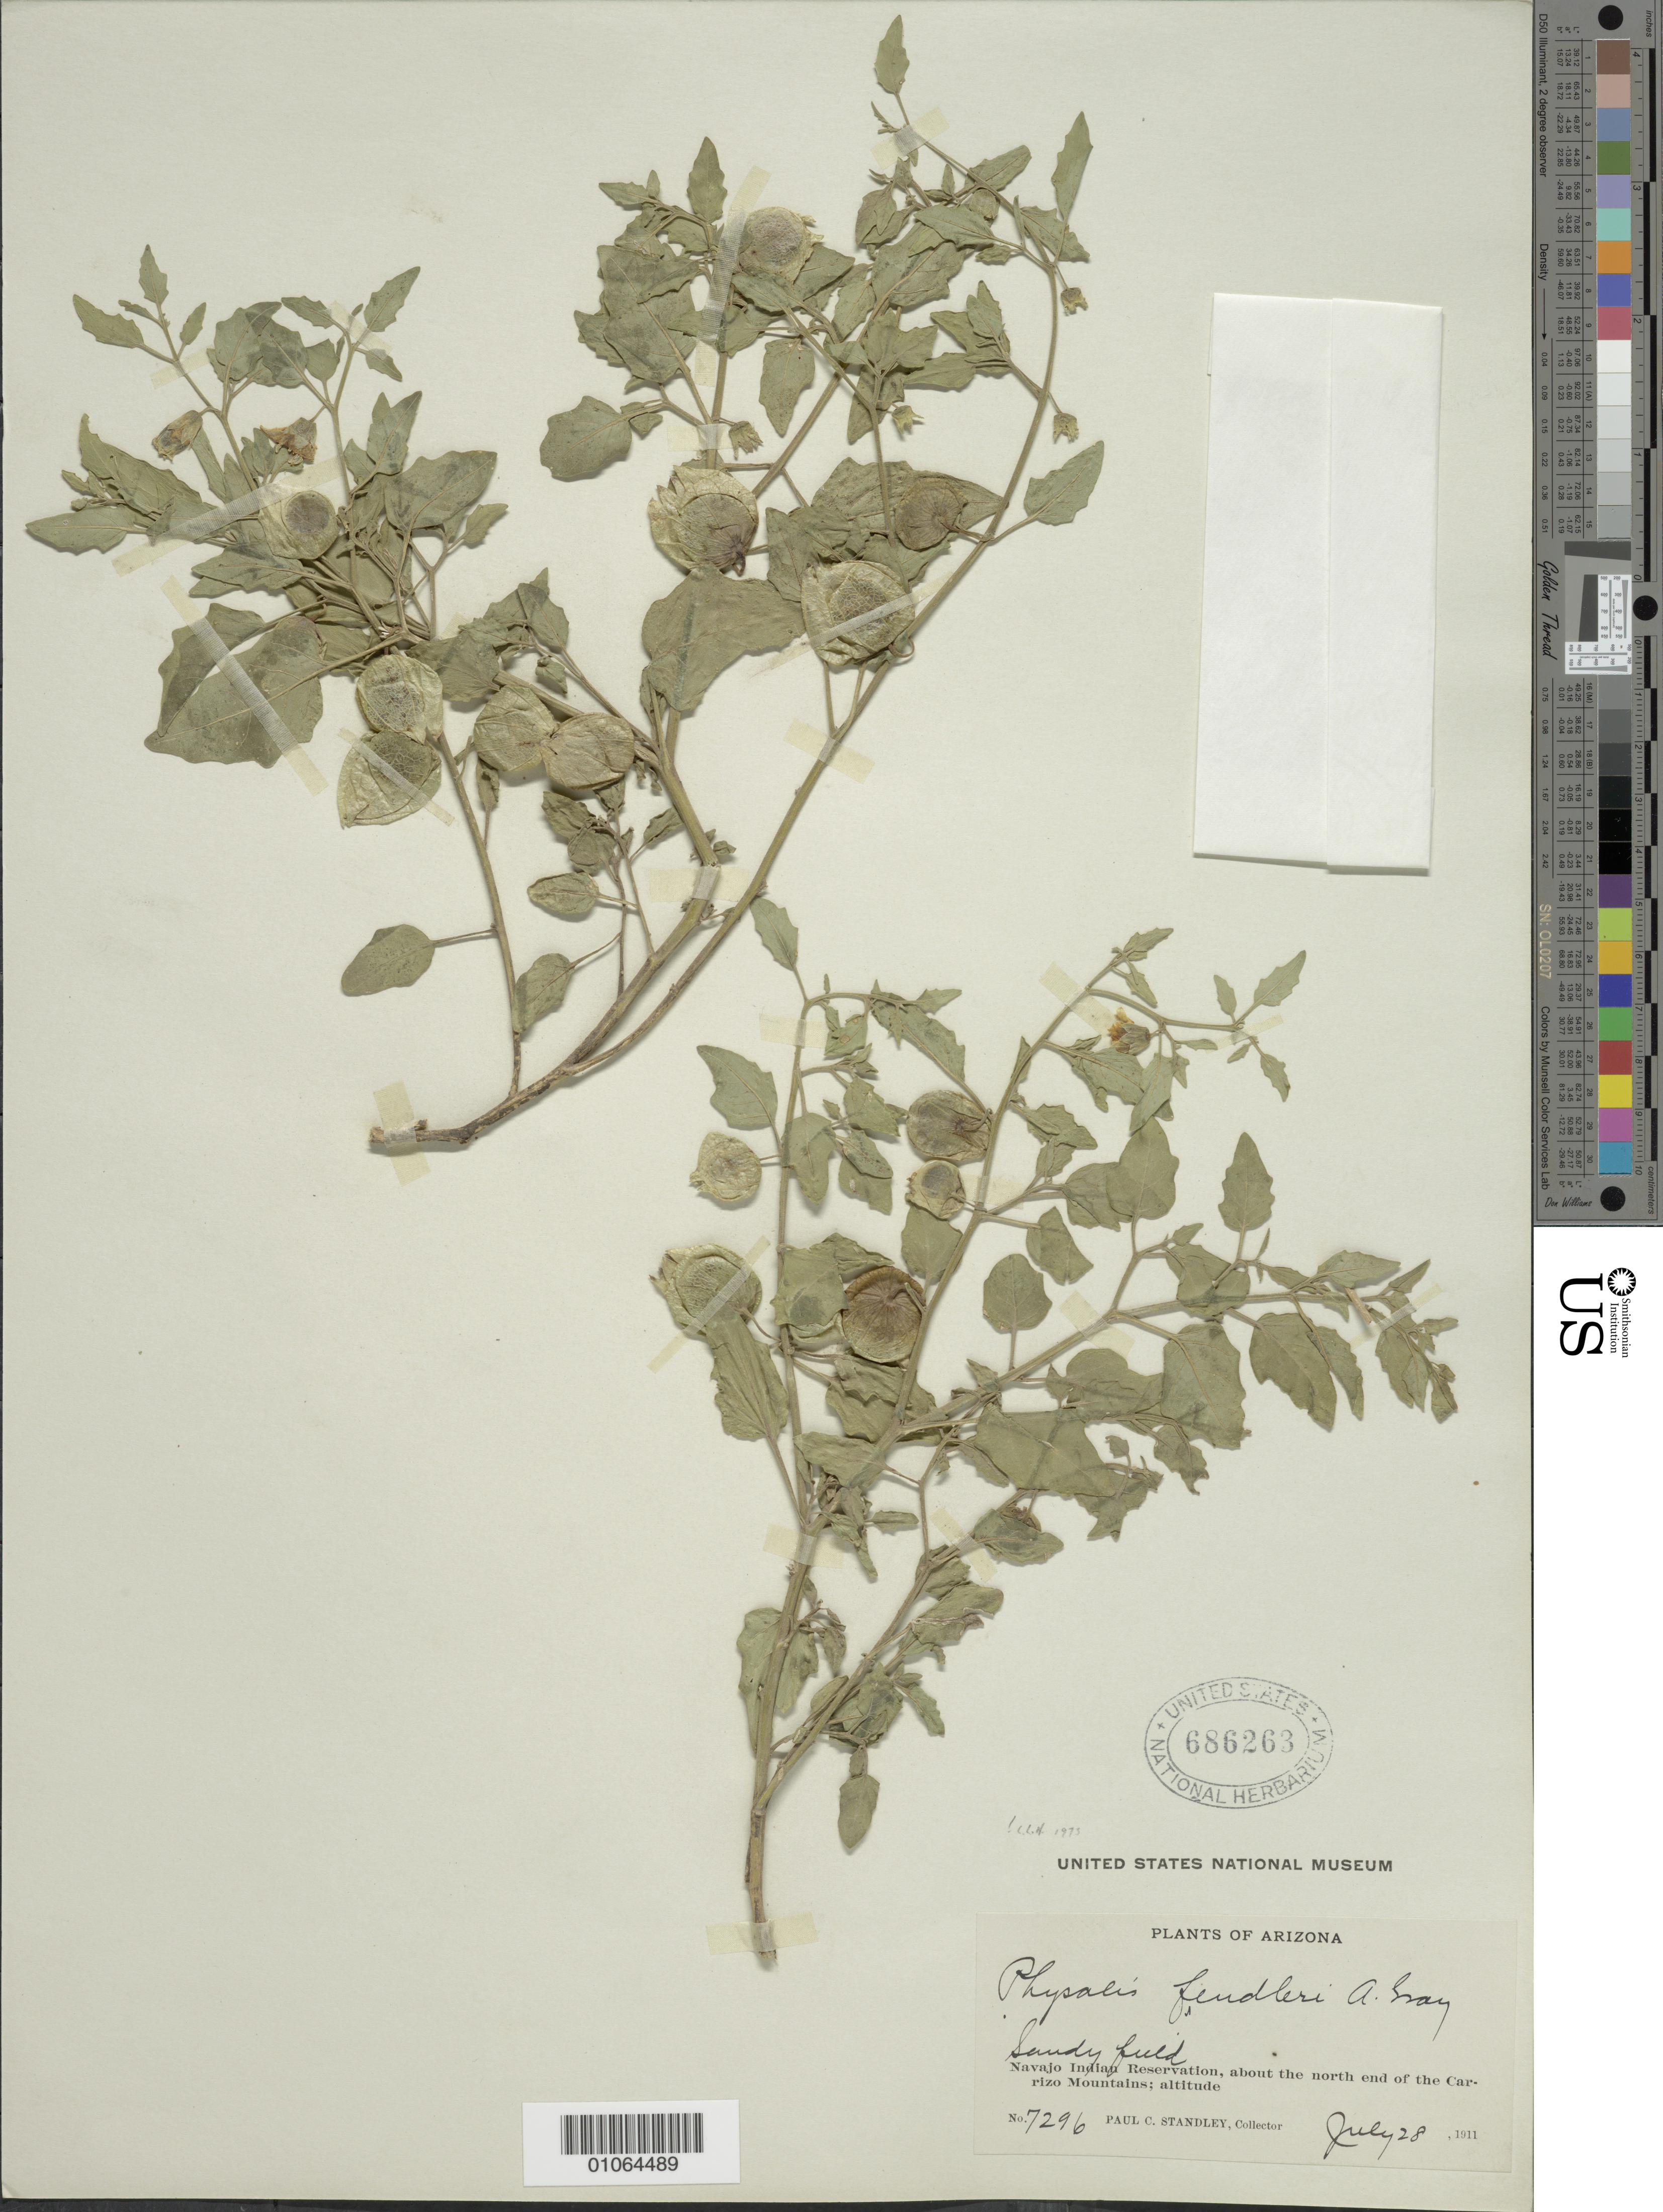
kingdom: Plantae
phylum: Tracheophyta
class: Magnoliopsida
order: Solanales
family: Solanaceae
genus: Physalis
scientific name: Physalis fendleri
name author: A. Gray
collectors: P. C. Standley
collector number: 7296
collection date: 1911-07-28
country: United States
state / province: Arizona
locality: Navajo Indian Reservation, about the north end of the Carizo Mountains.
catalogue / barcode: US 686263